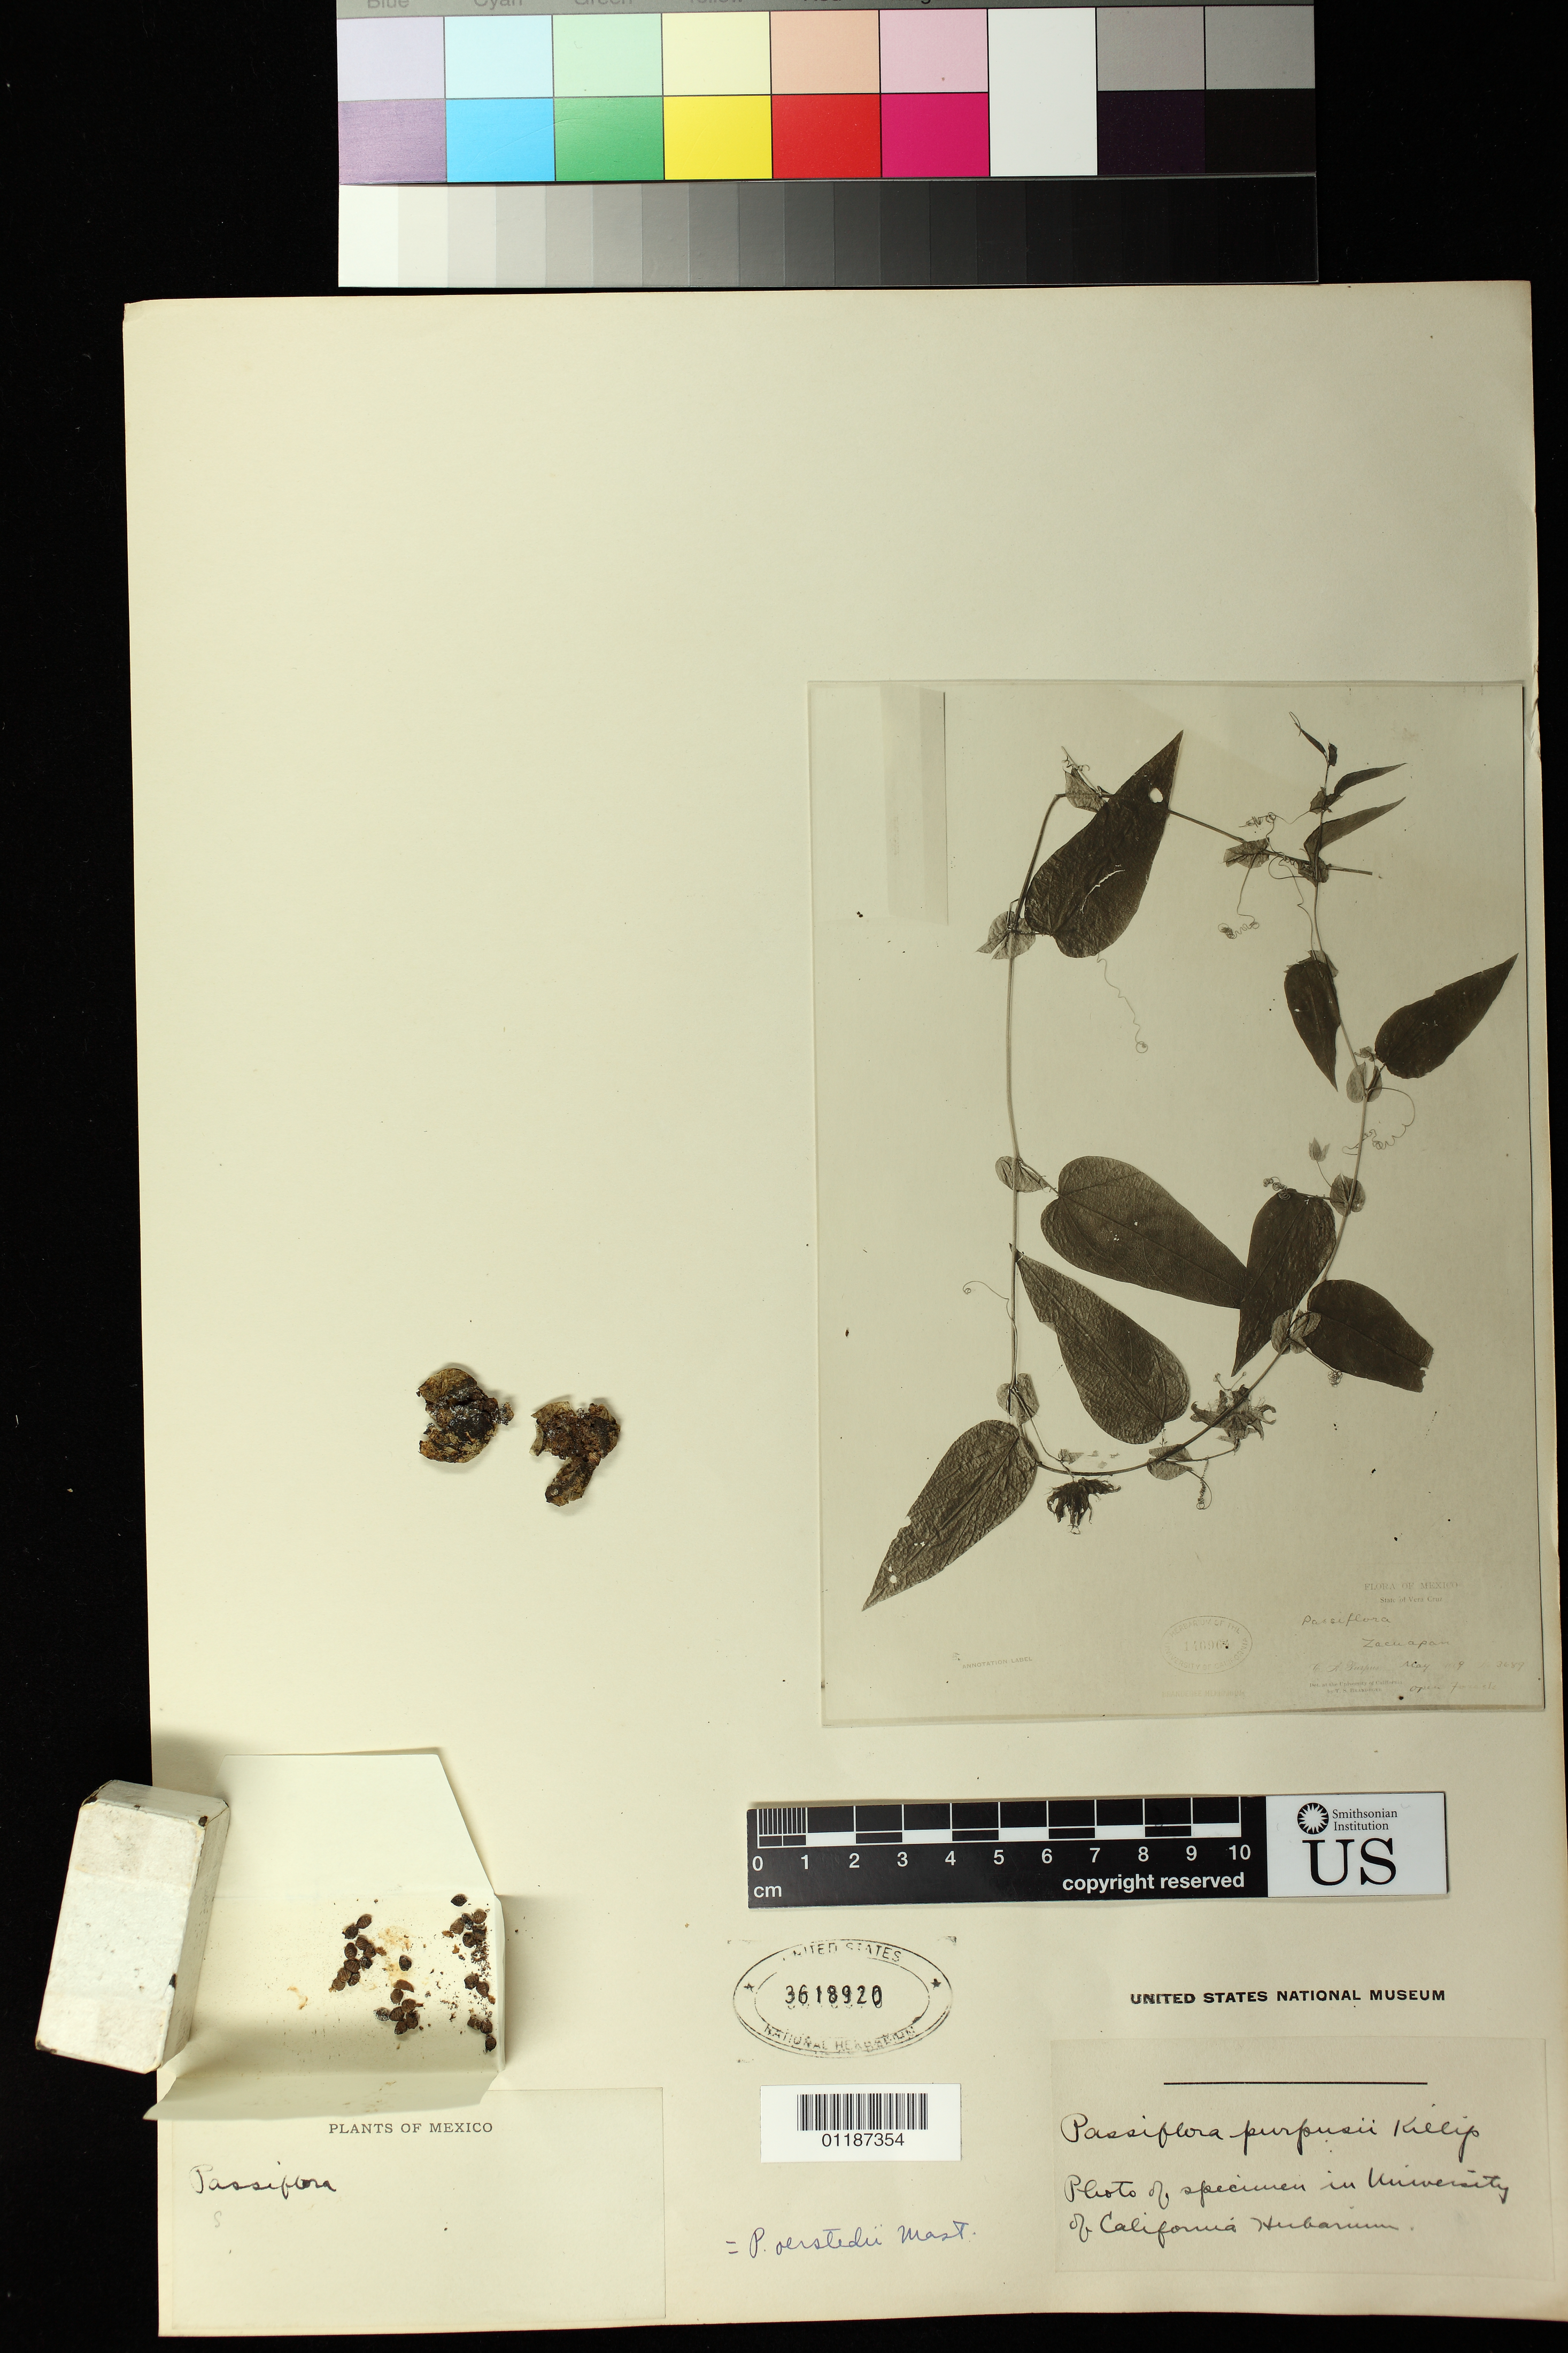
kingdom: Plantae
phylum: Tracheophyta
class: Magnoliopsida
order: Malpighiales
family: Passifloraceae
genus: Passiflora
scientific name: Passiflora oerstedii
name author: Mast. in Mart.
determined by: MacDougal, John M.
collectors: P. M. Peterson & C. R. Annable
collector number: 07124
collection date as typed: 25 Feb 1989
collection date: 1989-02-25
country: Panama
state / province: Bocas del Toro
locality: Approximately 3.5 km S of Tiger Key on the mainland.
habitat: Moist tropical forest with Hura crepitans and Theobroma cacao.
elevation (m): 0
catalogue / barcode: US 3114846